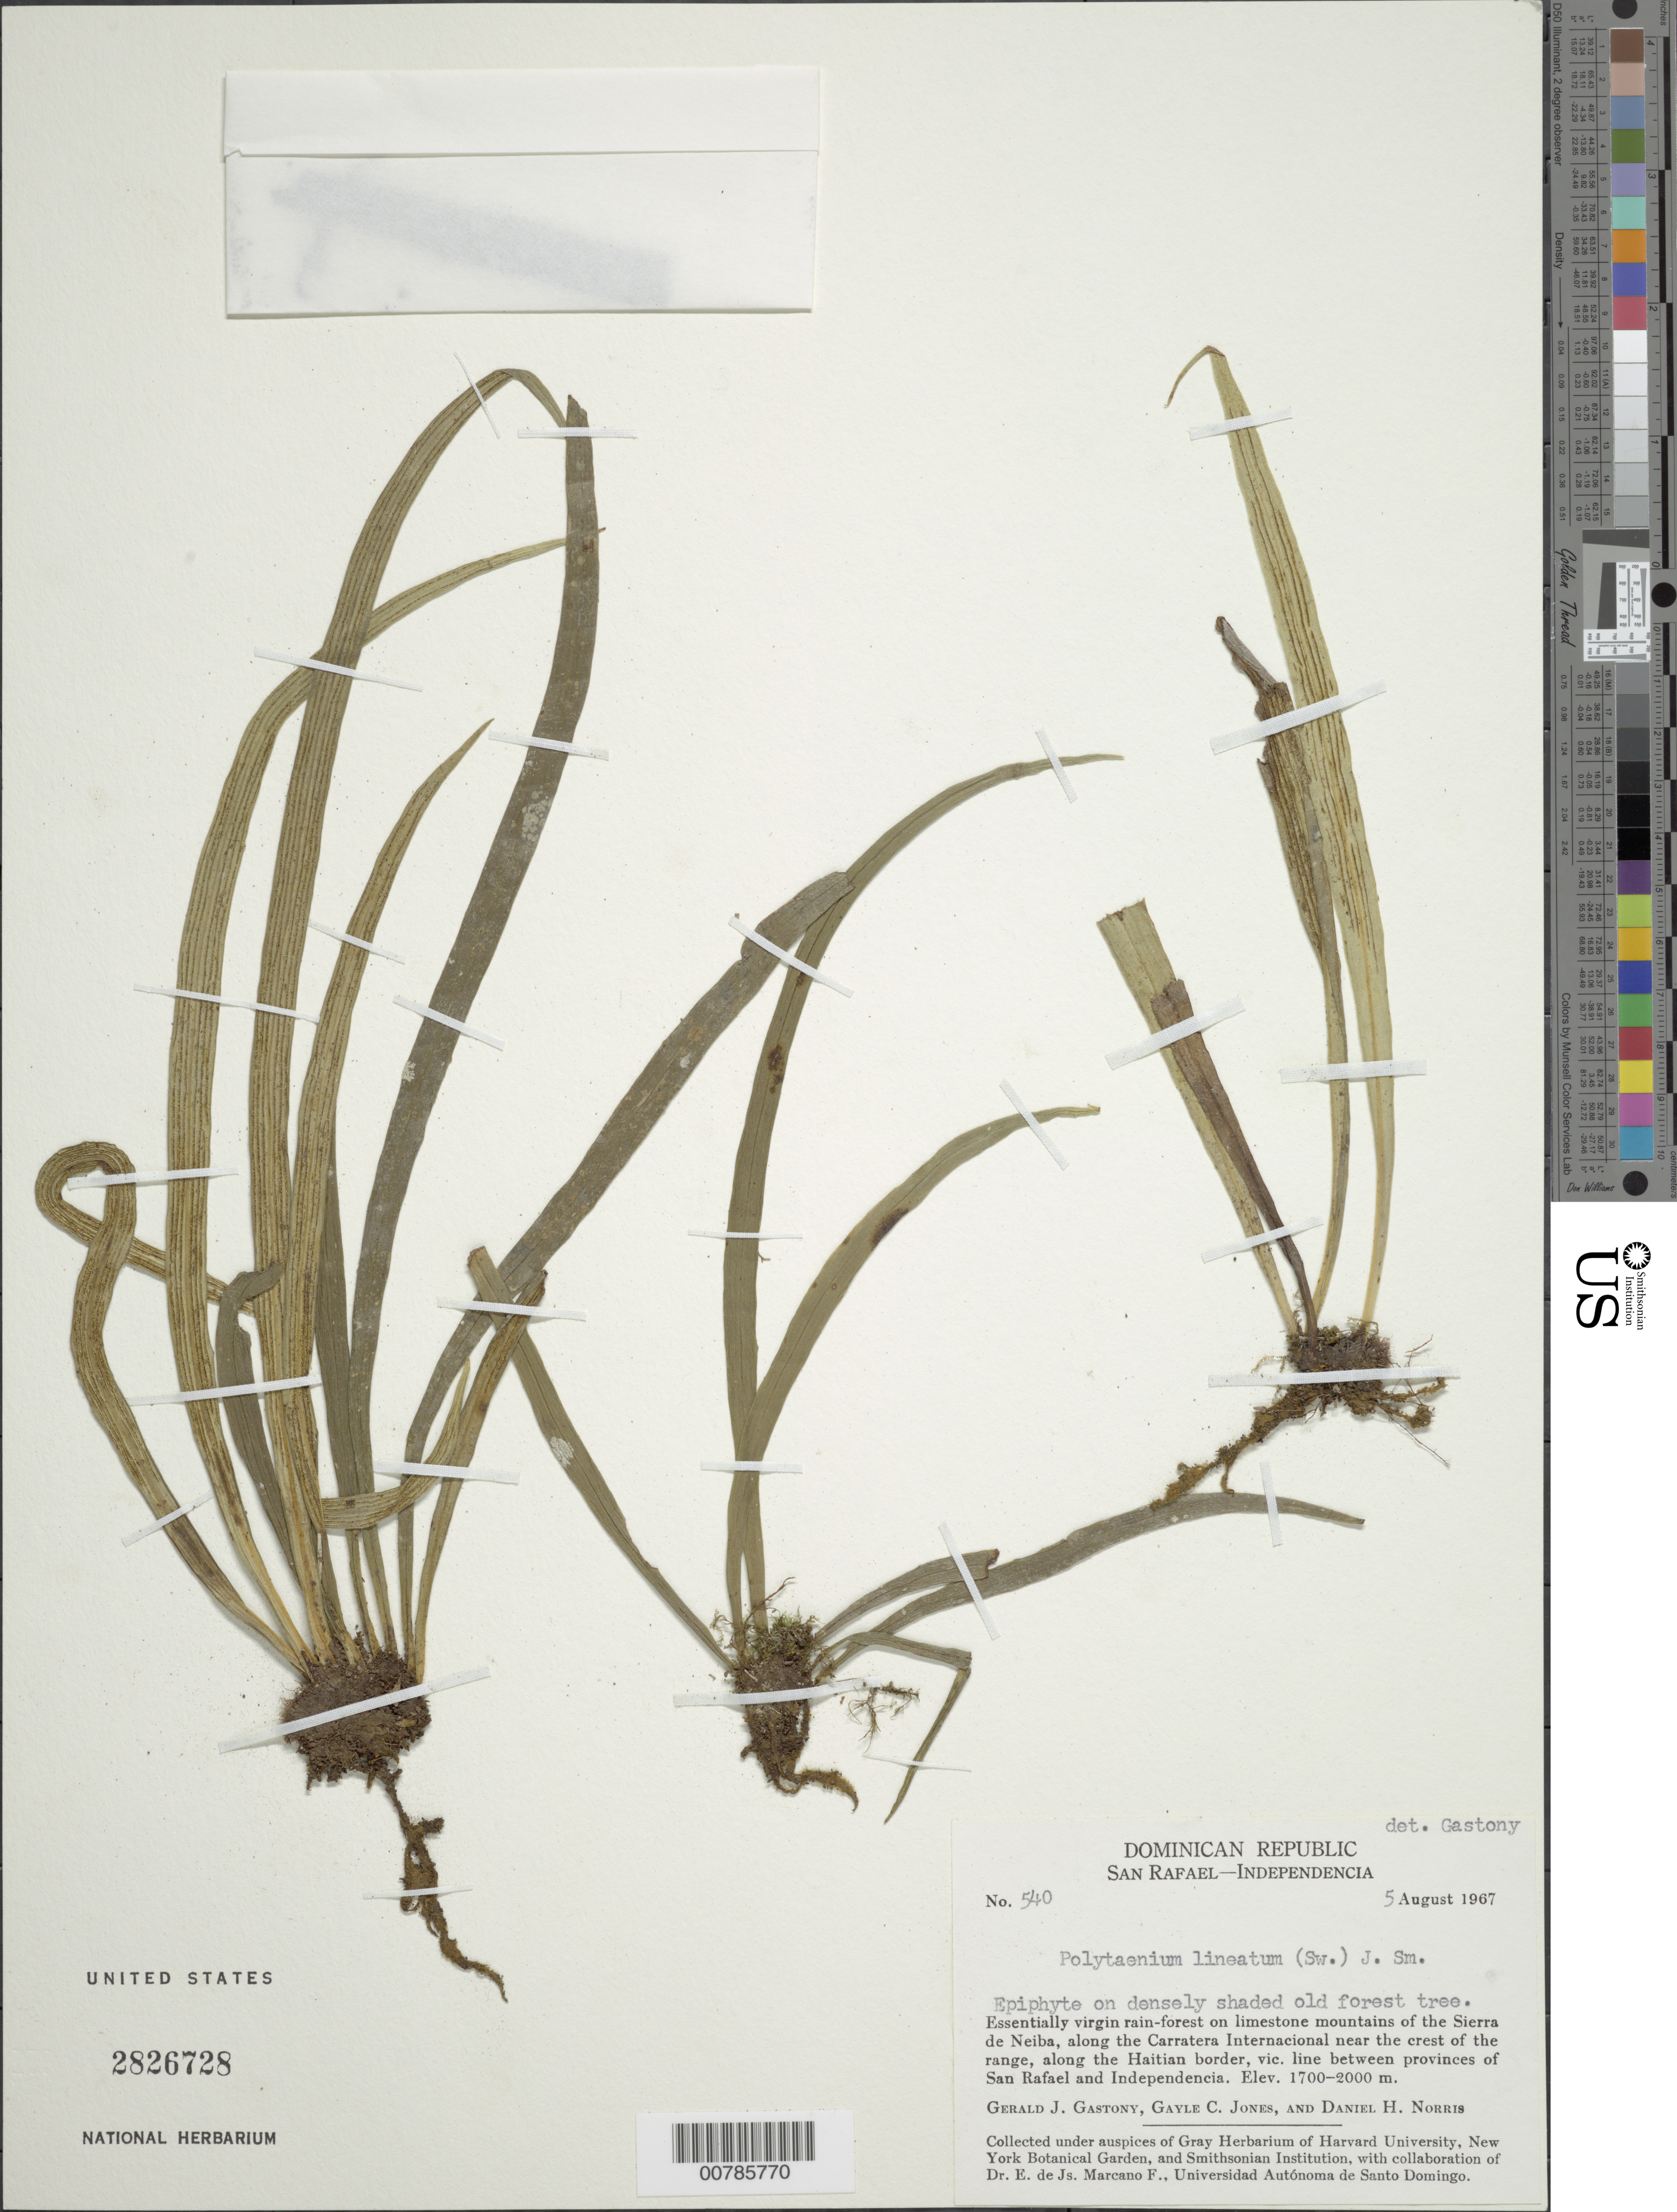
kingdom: Plantae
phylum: Tracheophyta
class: Polypodiopsida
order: Polypodiales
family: Pteridaceae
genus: Polytaenium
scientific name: Polytaenium lineatum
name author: (Sw.) J. Sm.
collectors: G. Gastony, G. C. Jones & D. H. Norris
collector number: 540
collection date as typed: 05 Aug 1967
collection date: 1967-08-05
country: Dominican Republic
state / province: Elías Piña / Independencia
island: Hispaniola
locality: Sierra de Neiba, along Carratera Internacional near Haitian border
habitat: Virgin rainforest on limestone mountains; on densely shaded old forest tree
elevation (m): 1700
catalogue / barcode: US 2826728